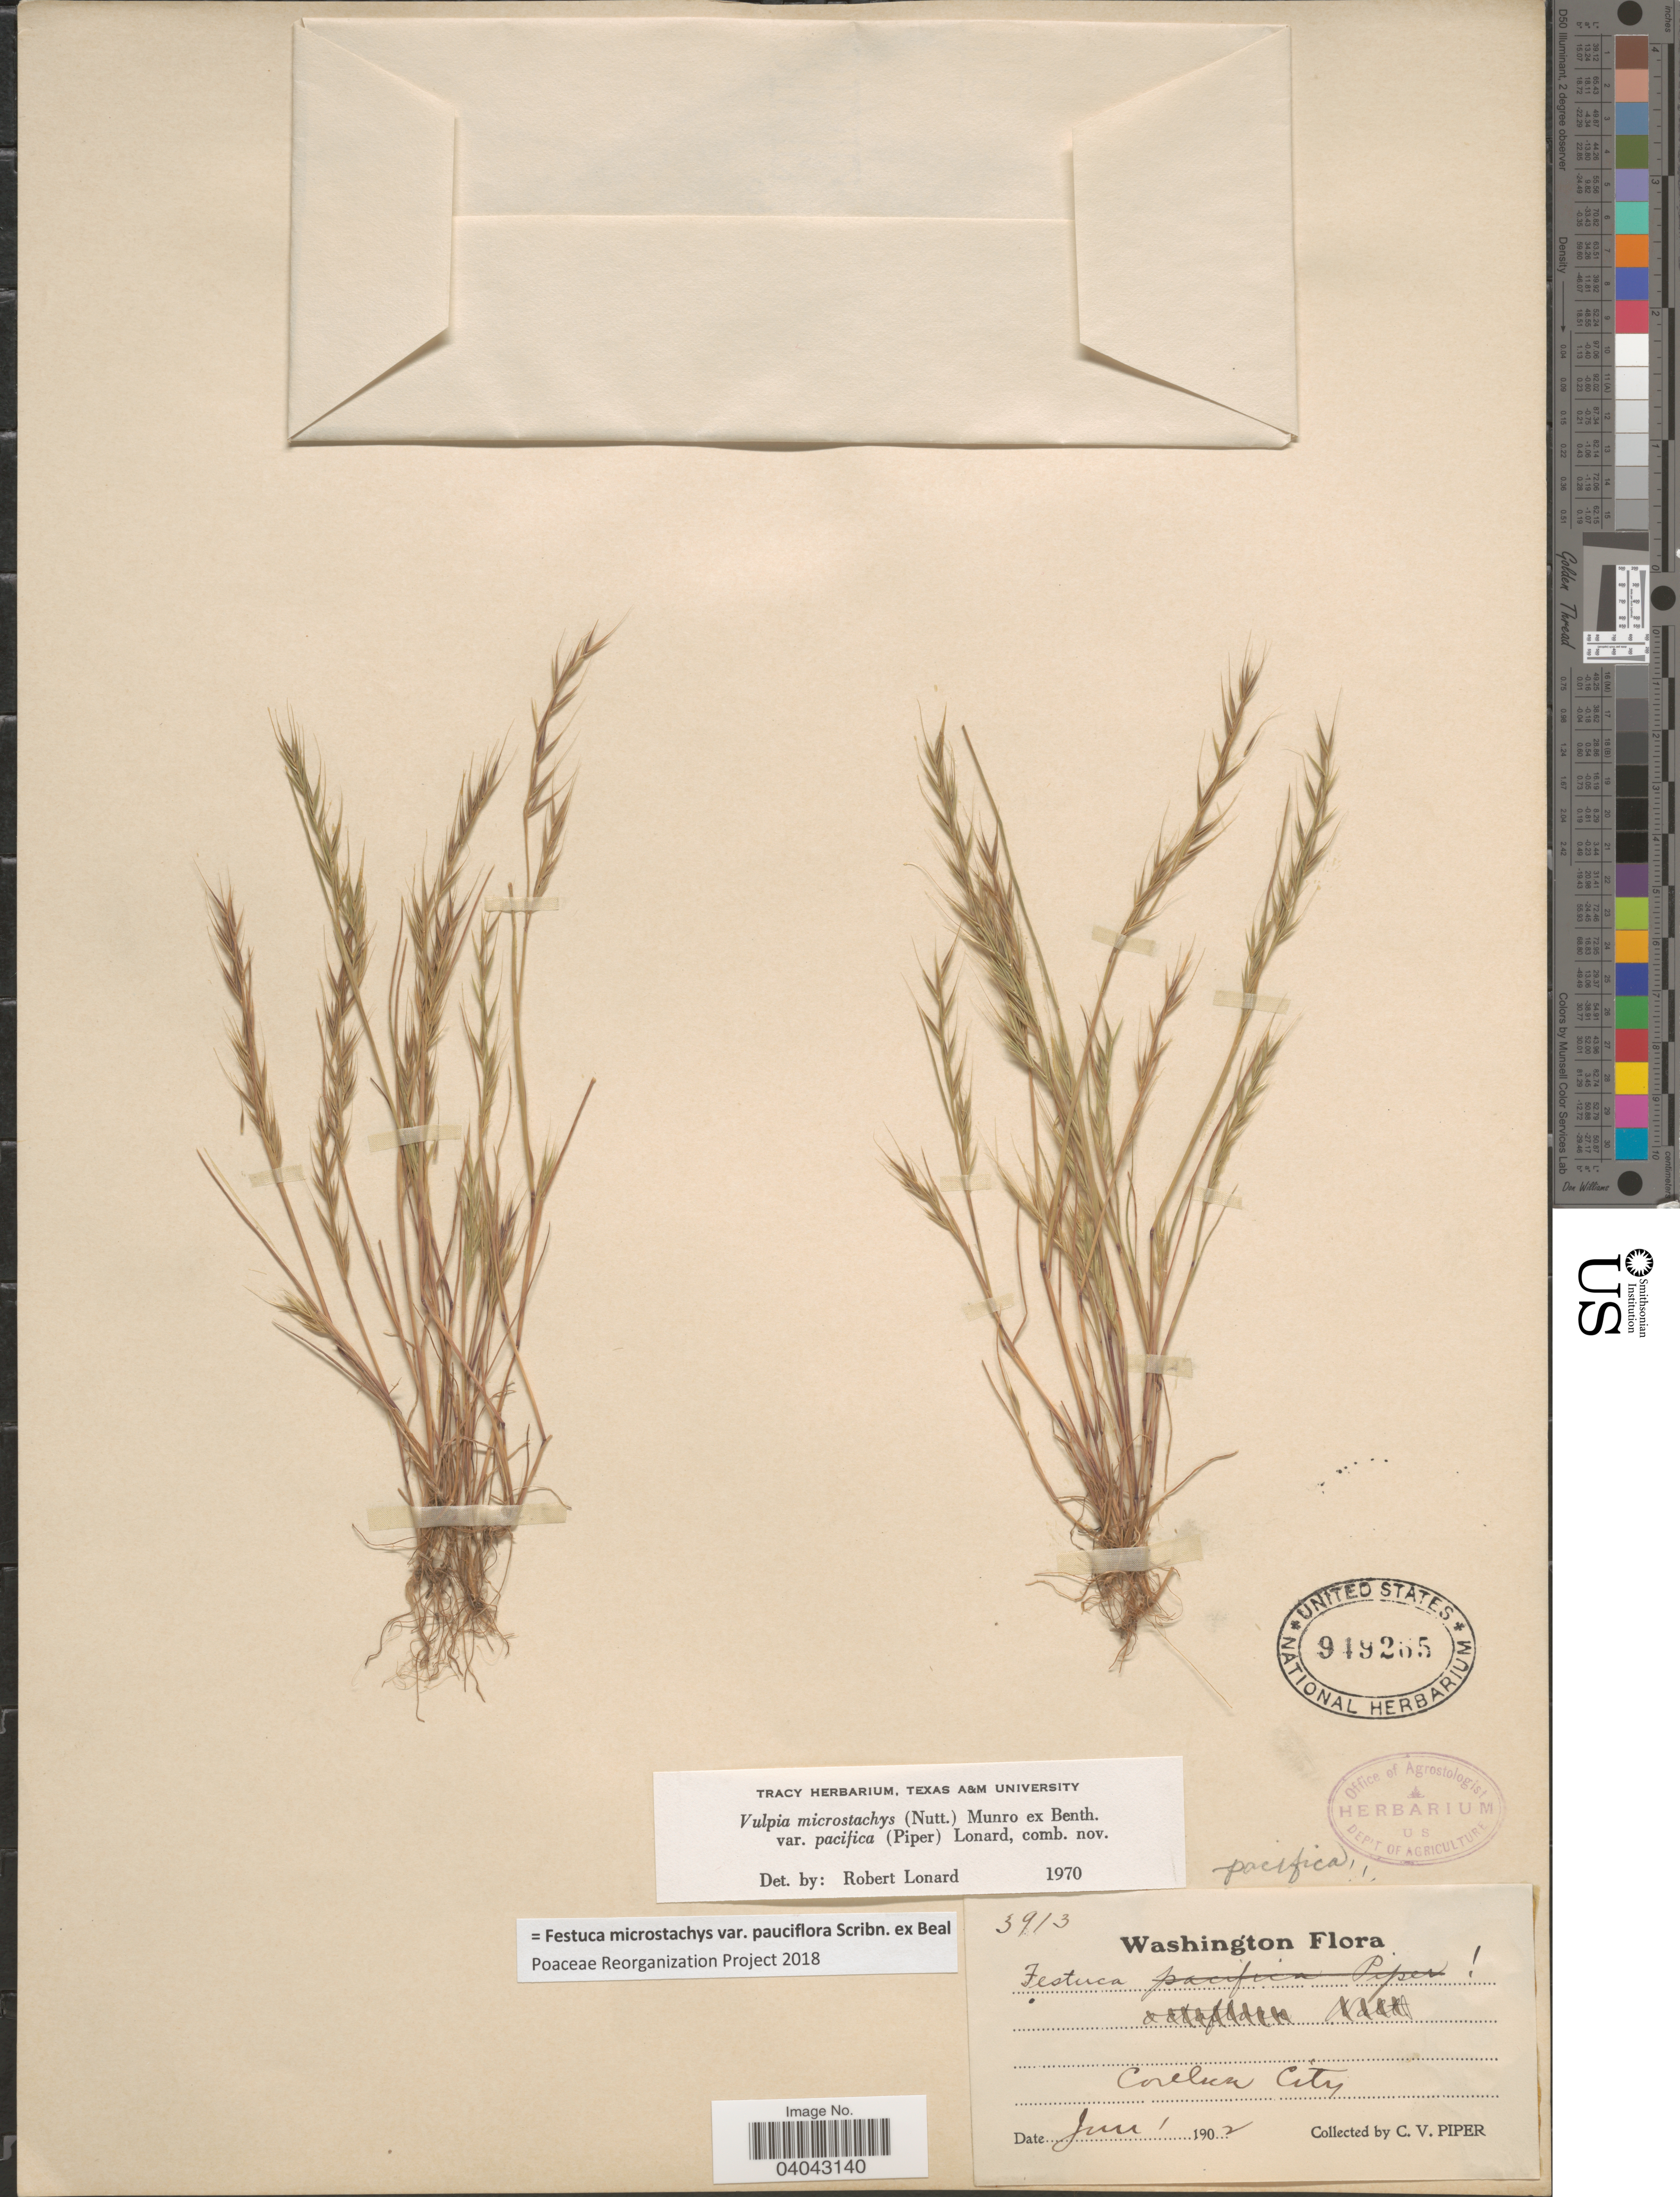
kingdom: Plantae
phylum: Tracheophyta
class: Liliopsida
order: Poales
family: Poaceae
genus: Festuca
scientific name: Festuca microstachys var. pauciflora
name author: Scribn. ex W.J. Beal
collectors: C. V. Piper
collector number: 3913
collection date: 1902-06-01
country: United States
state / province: Washington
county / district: Grant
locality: Coulee City.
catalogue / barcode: US 949265